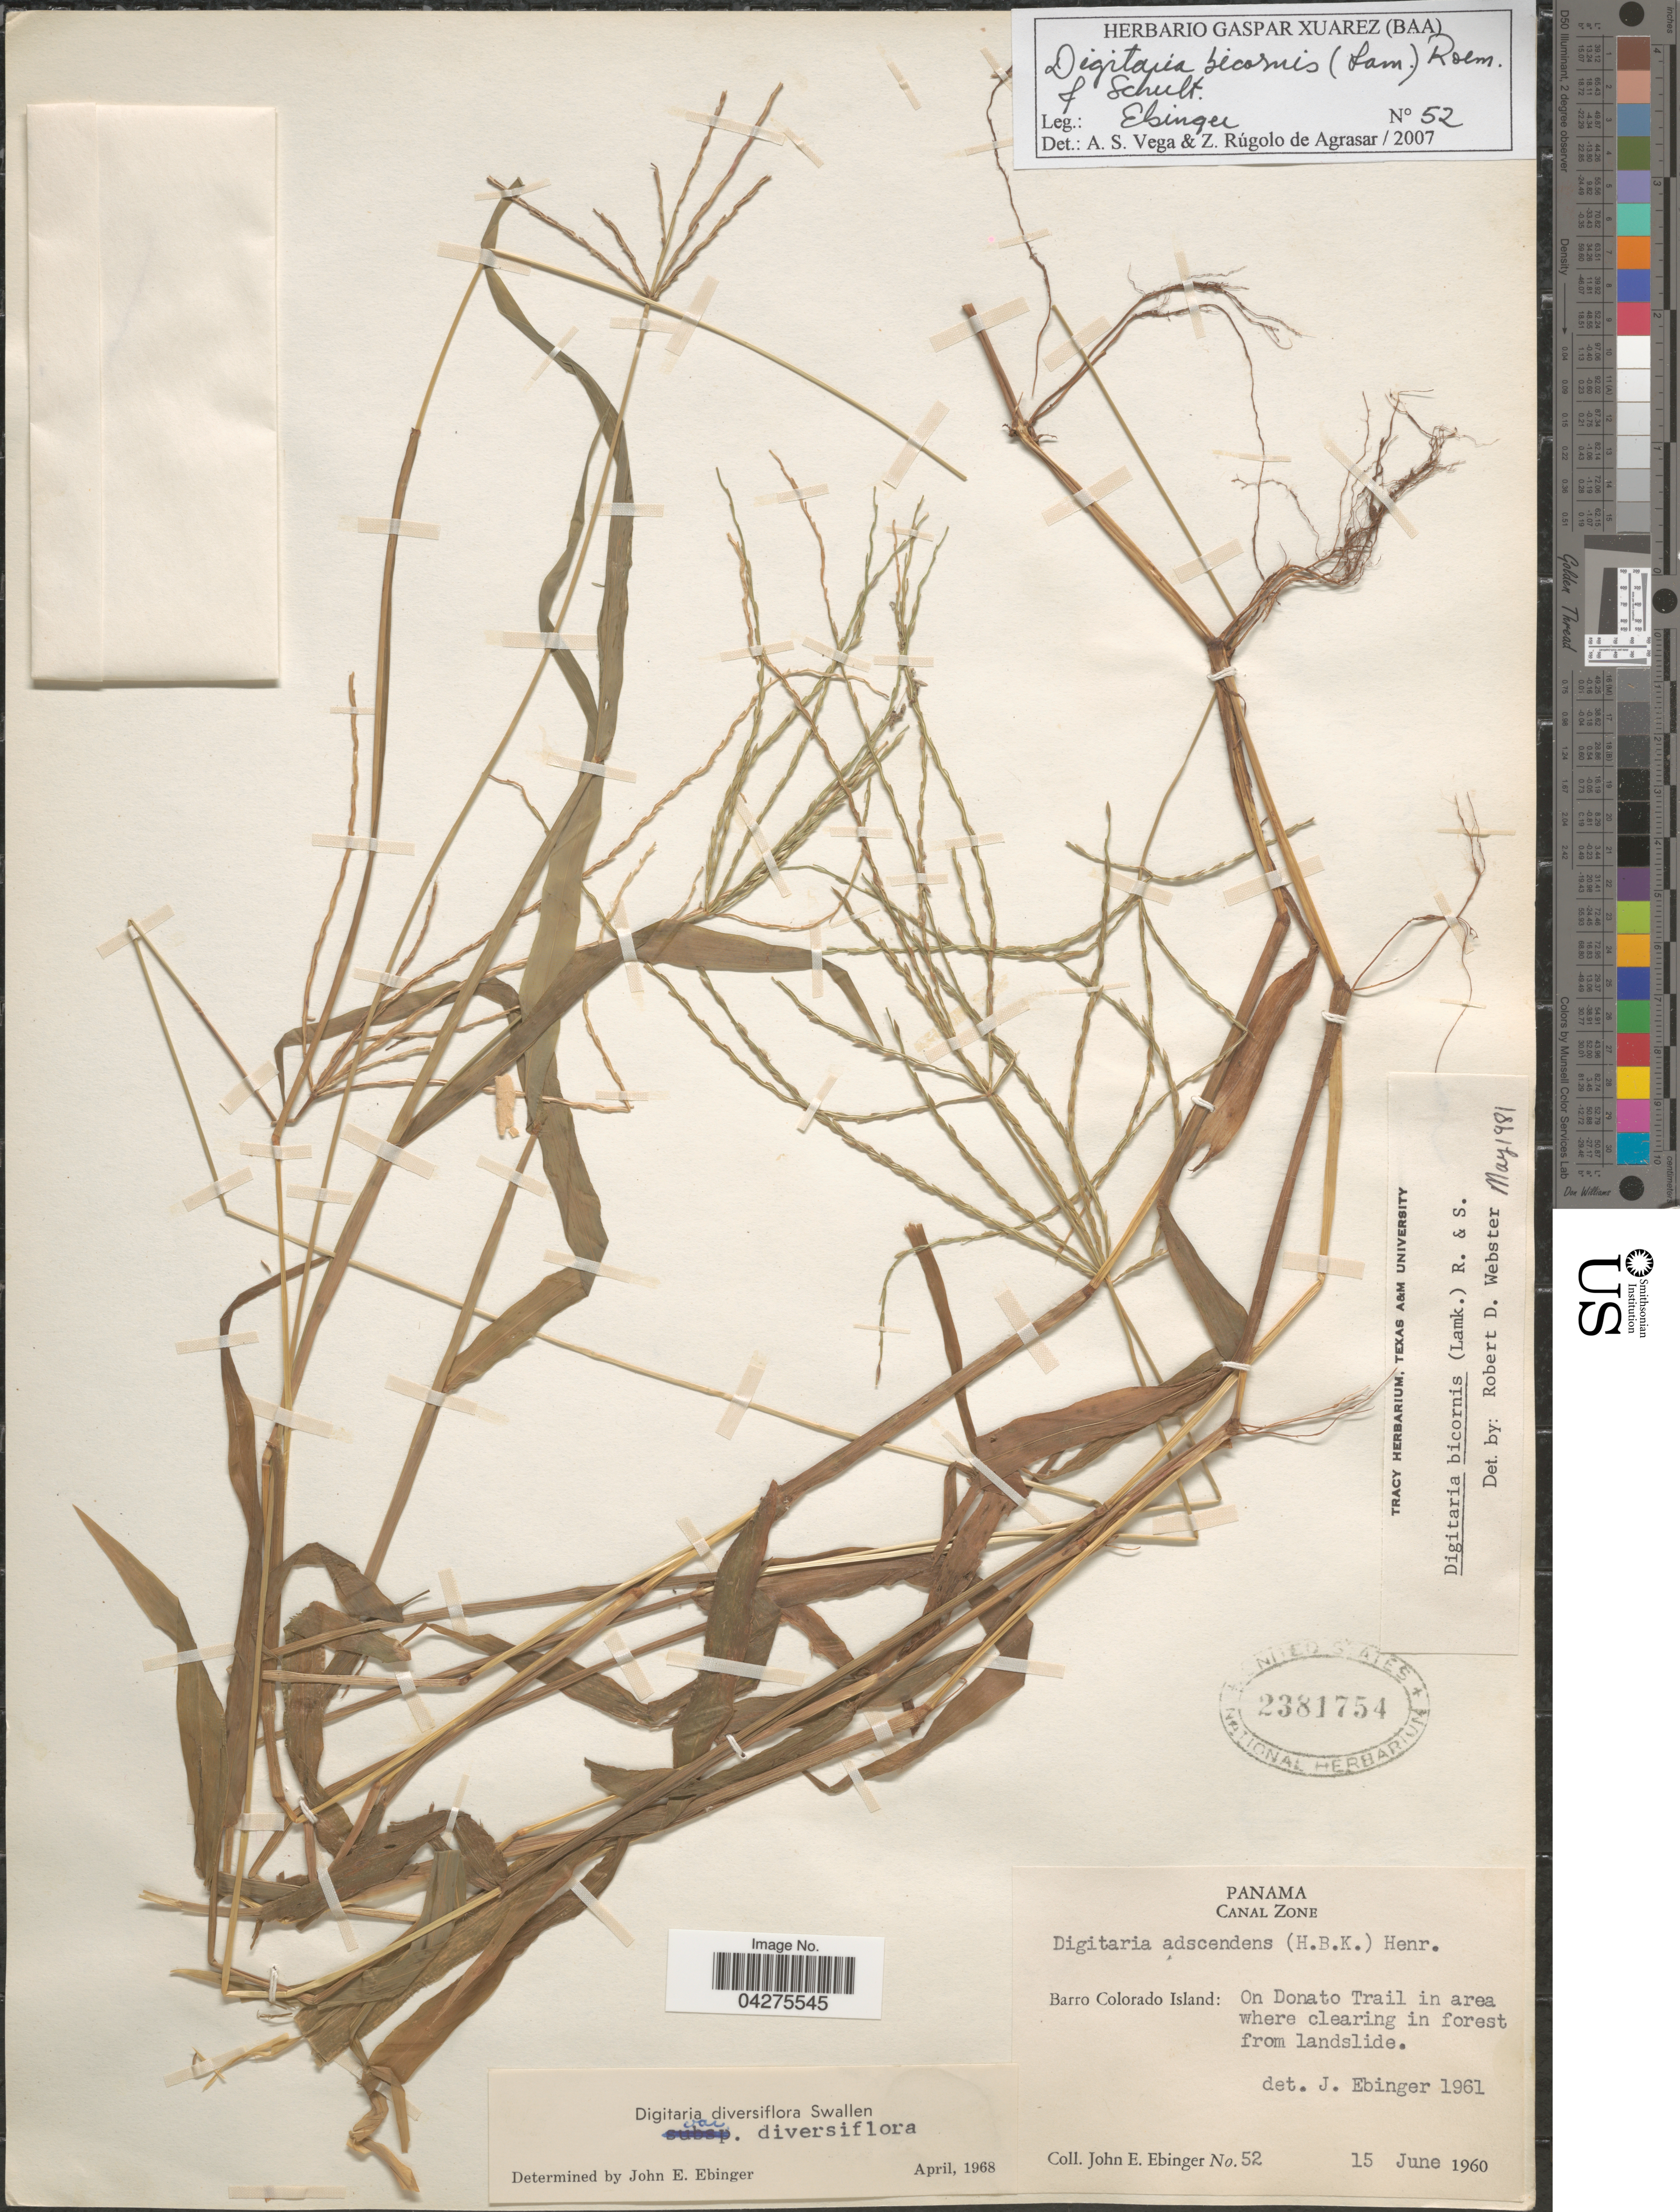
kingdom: Plantae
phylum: Tracheophyta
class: Liliopsida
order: Poales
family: Poaceae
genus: Digitaria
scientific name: Digitaria bicornis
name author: (Lam.) Roem. & Schult.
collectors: J. Ebinger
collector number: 52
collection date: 1960-06-15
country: Panama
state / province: Panamá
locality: Canal Zone. Barro Colorado Island: On Donato Trail in area where clearing in forest from landslide.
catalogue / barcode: US 2381754